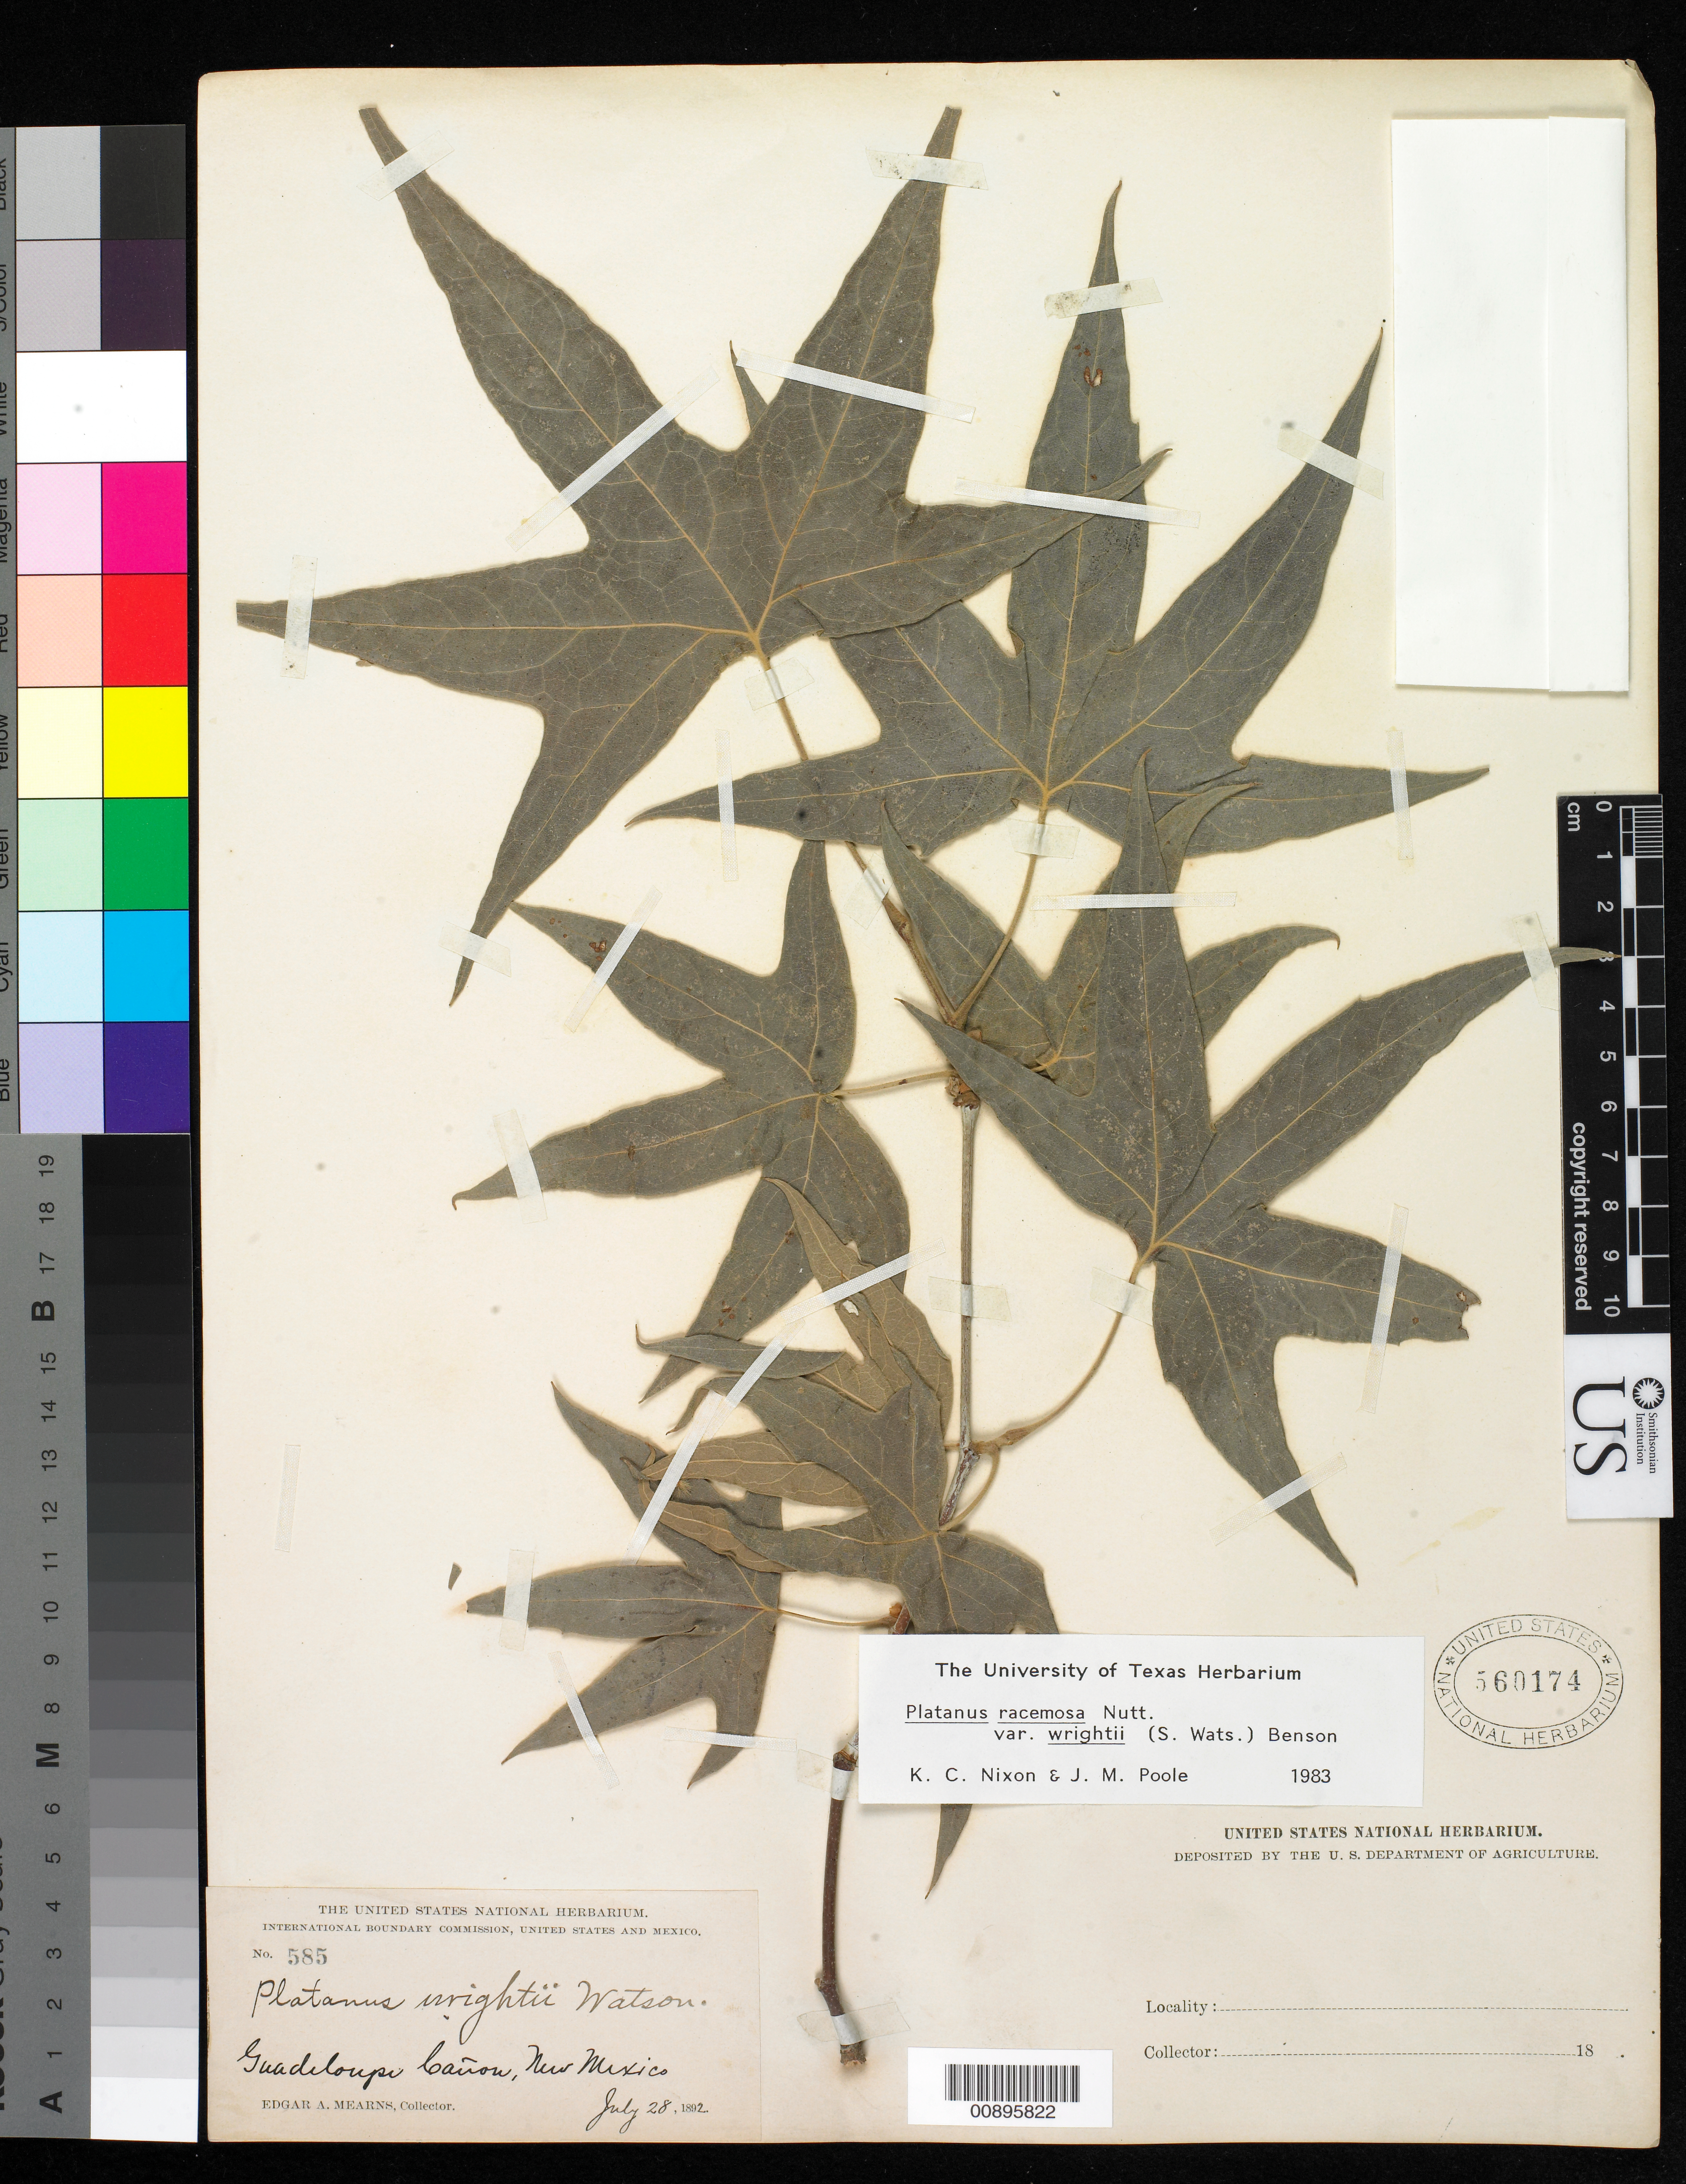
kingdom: Plantae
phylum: Tracheophyta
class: Magnoliopsida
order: Proteales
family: Platanaceae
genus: Platanus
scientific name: Platanus racemosa var. wrightii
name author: (S. Watson) L.D. Benson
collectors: E. A. Mearns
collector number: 585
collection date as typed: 28 Jul 1892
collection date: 1892-07-28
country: United States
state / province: New Mexico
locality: Guadalupe Cañon, New Mexico.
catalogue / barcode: US 560174